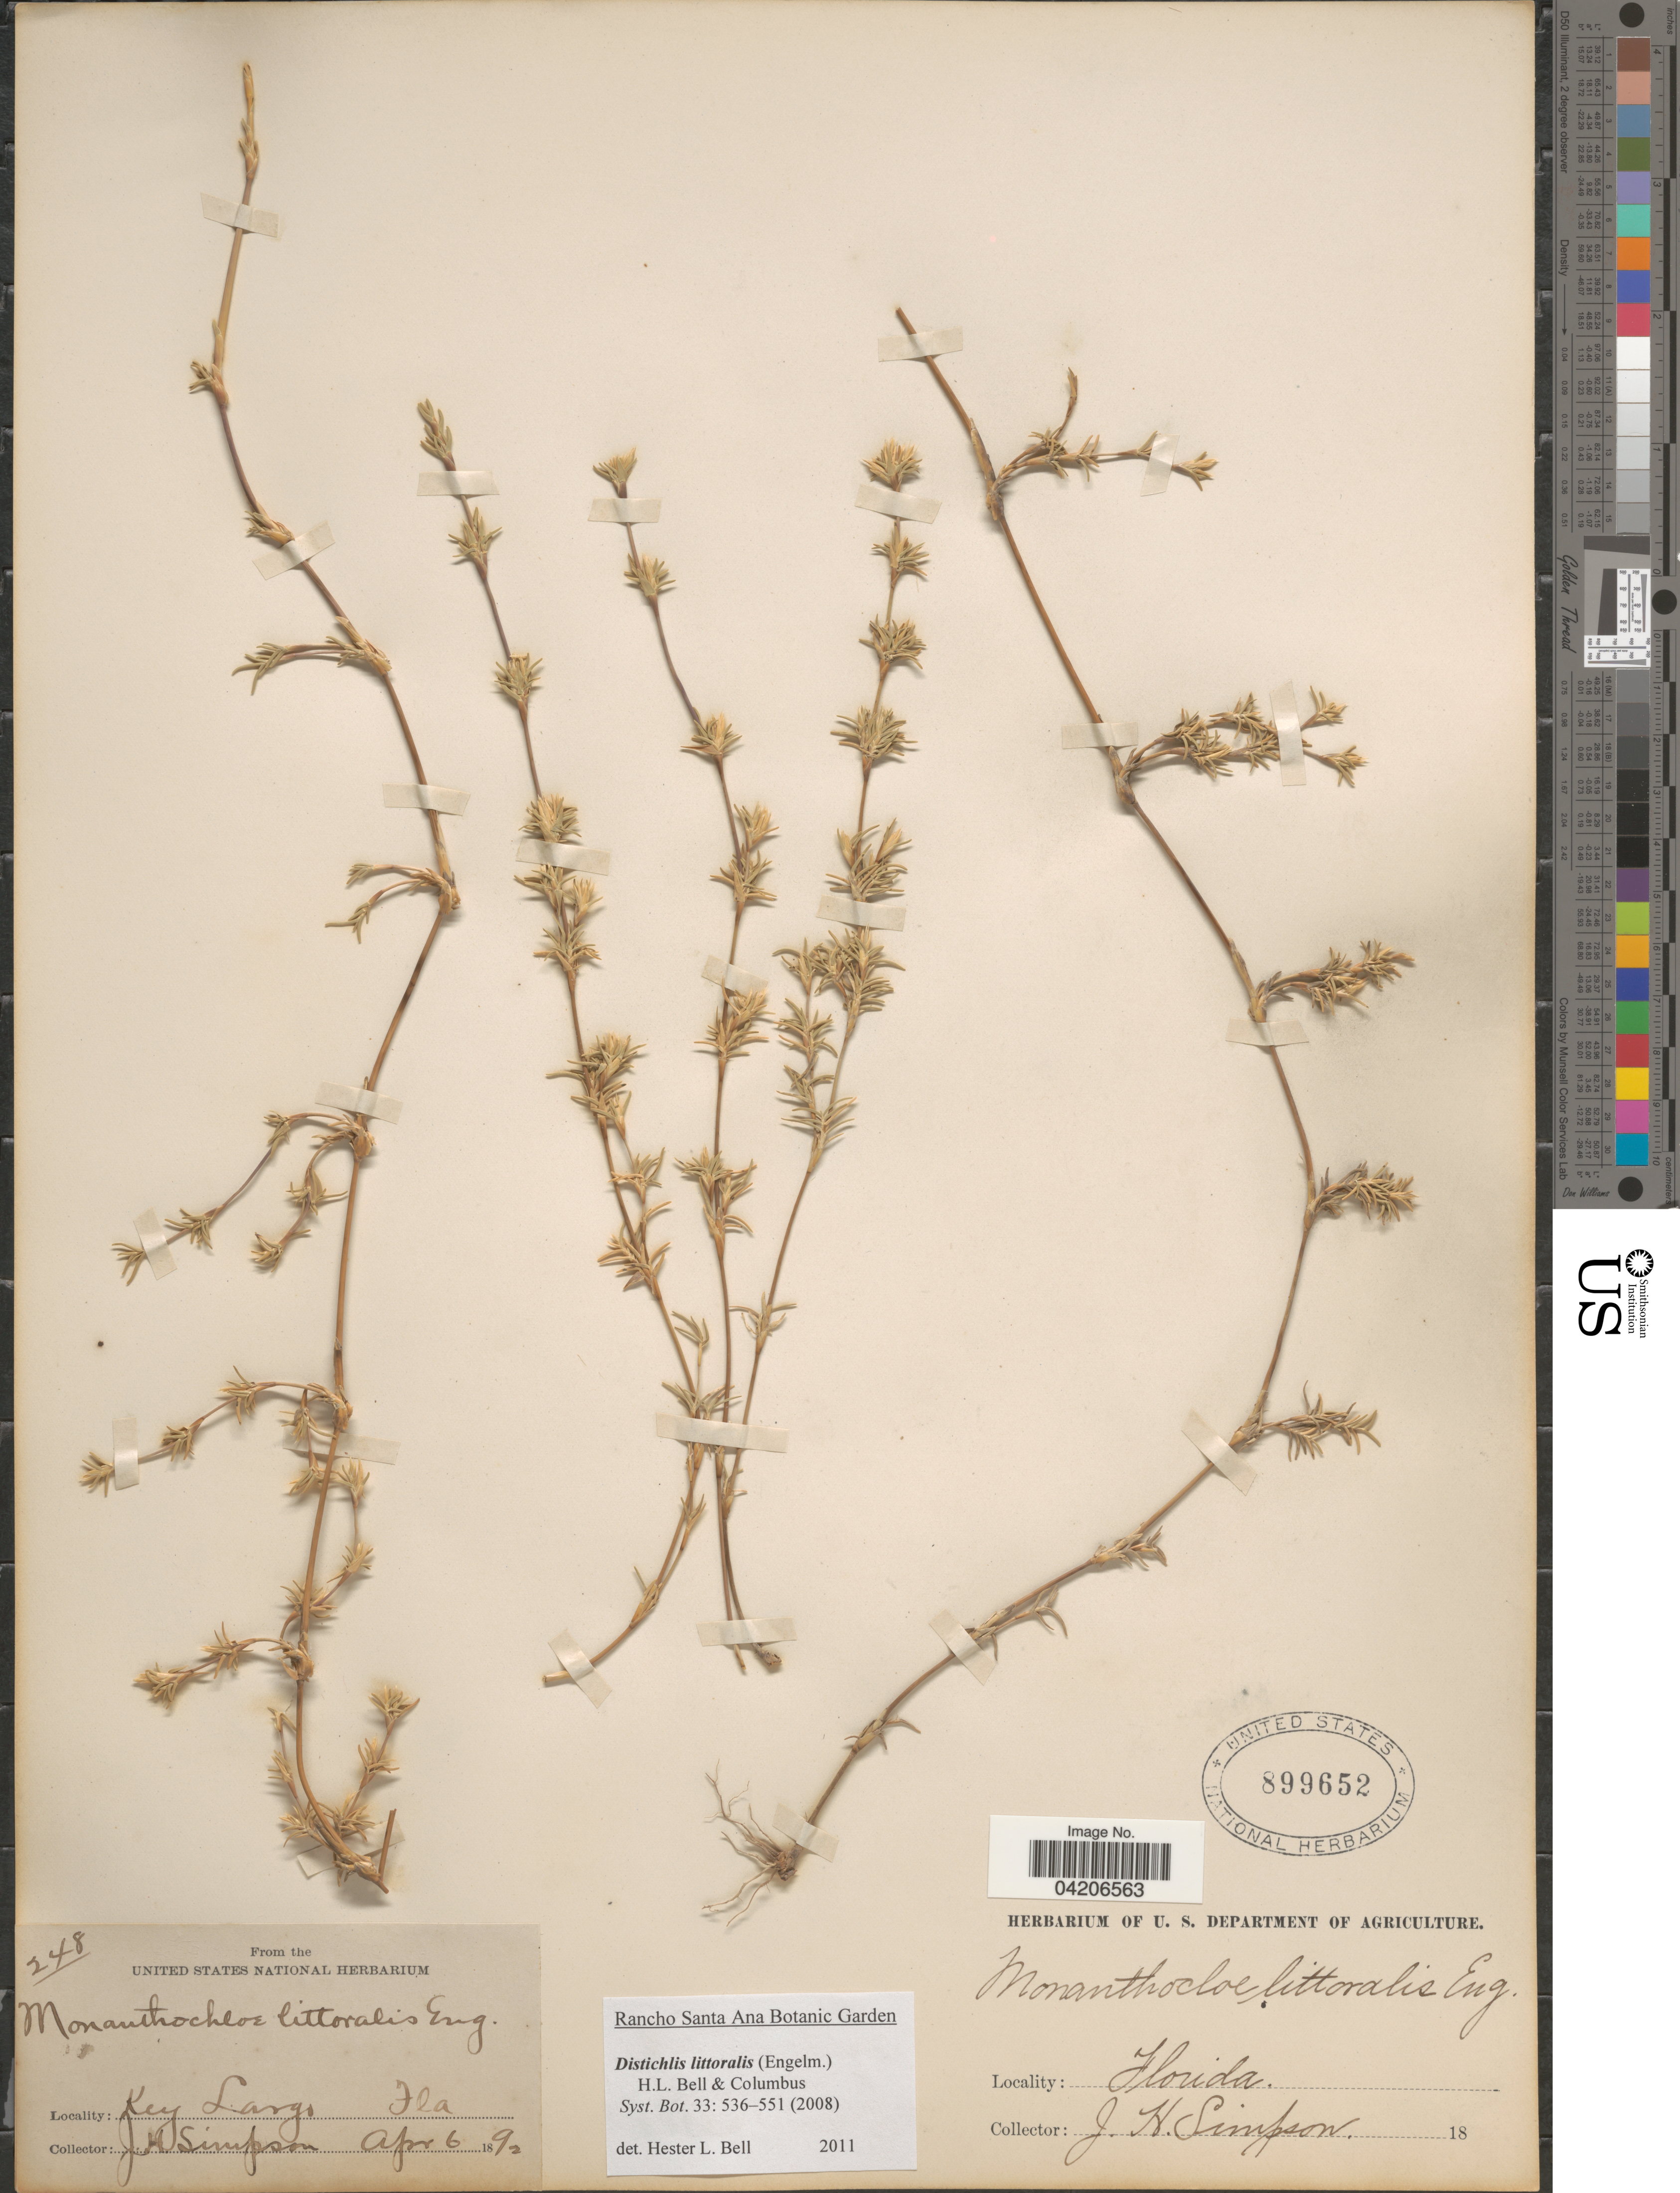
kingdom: Plantae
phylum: Tracheophyta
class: Liliopsida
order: Poales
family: Poaceae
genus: Distichlis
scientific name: Distichlis littoralis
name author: (Engelm.) H.L. Bell & Columbus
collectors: J. H. Simpson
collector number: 248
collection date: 1892-04-06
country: United States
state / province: Florida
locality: Key Largo.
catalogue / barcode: US 899652